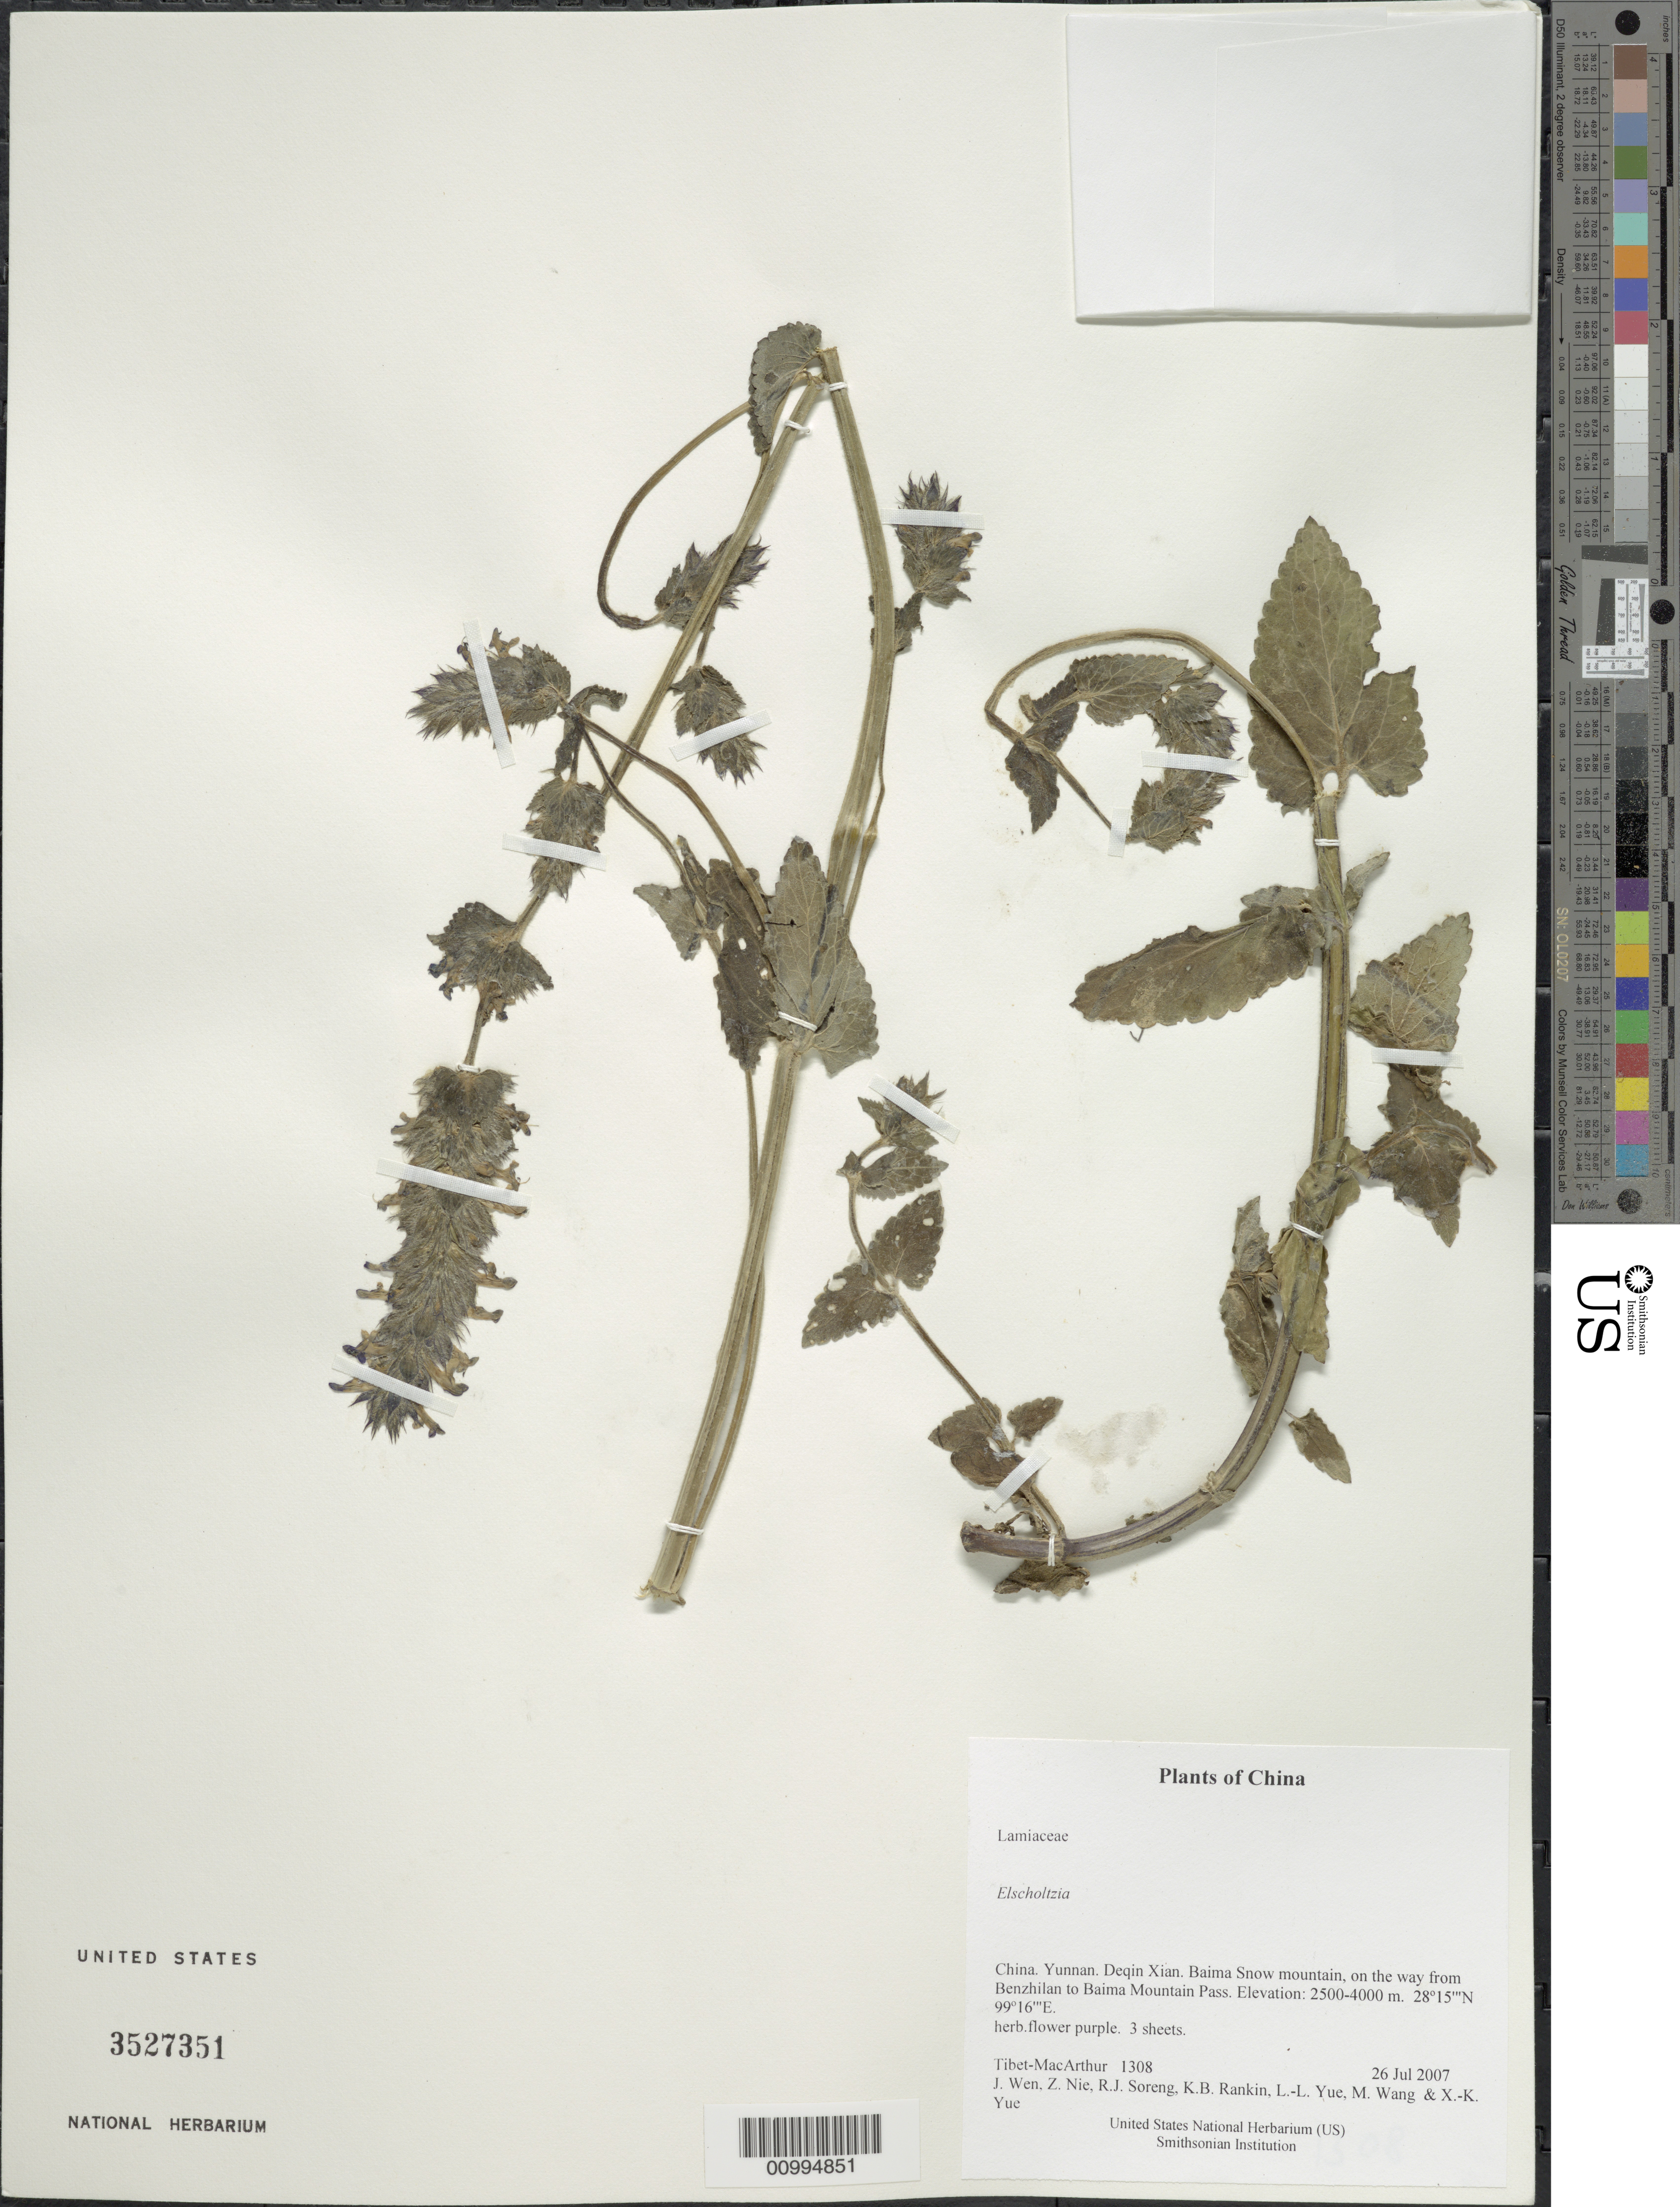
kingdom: Plantae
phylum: Tracheophyta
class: Magnoliopsida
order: Lamiales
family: Lamiaceae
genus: Elsholtzia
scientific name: Elsholtzia sp.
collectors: Tibet-MacArthur, J. Wen, Z. Nie, R. J. Soreng, K. Rankin, L. Yue, M. Wang & X. Yue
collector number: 1308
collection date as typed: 26 Jul 2007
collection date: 2007-07-26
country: China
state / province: Yunnan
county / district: Deqin Xian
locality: Baima Snow mountain, on the way from Benzhilan to Baima Mountain Pass.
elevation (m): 2500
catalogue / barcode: US 3527351